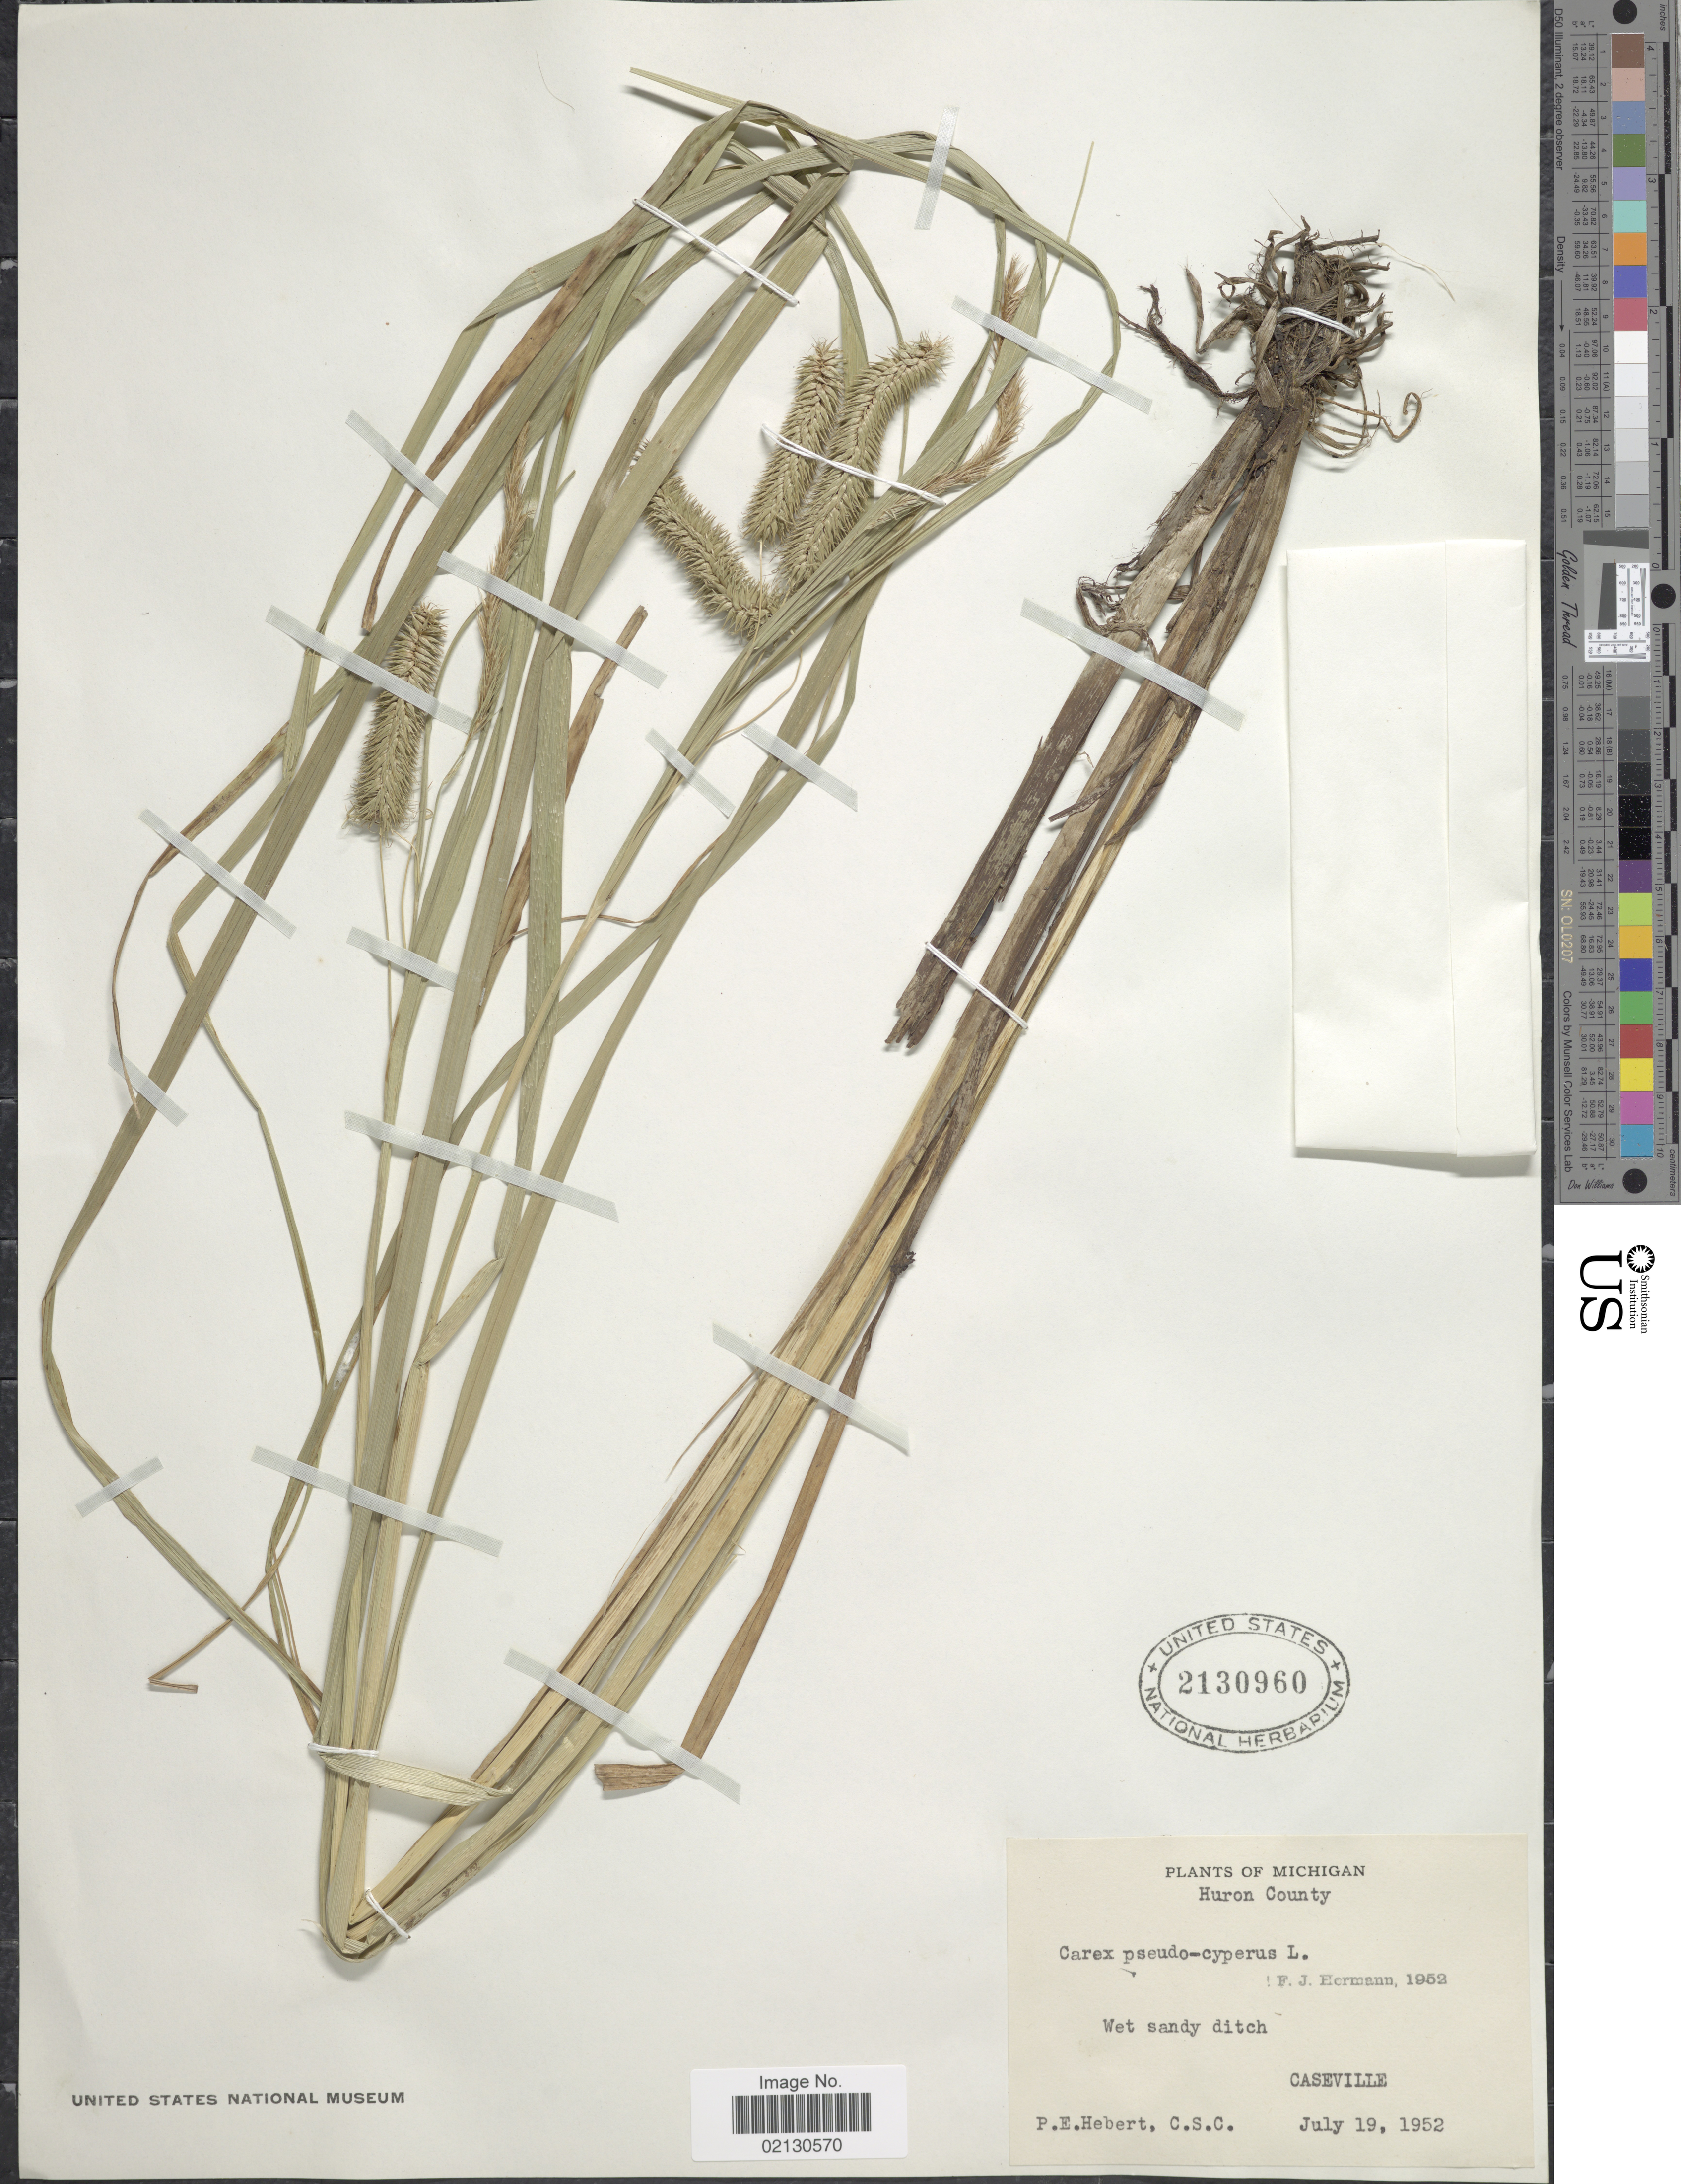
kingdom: Plantae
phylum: Tracheophyta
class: Liliopsida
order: Poales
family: Cyperaceae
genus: Carex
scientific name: Carex pseudocyperus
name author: L.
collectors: P. Hebert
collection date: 1952-07-19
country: United States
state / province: Michigan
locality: Huron County. Caseville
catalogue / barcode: US 2130960